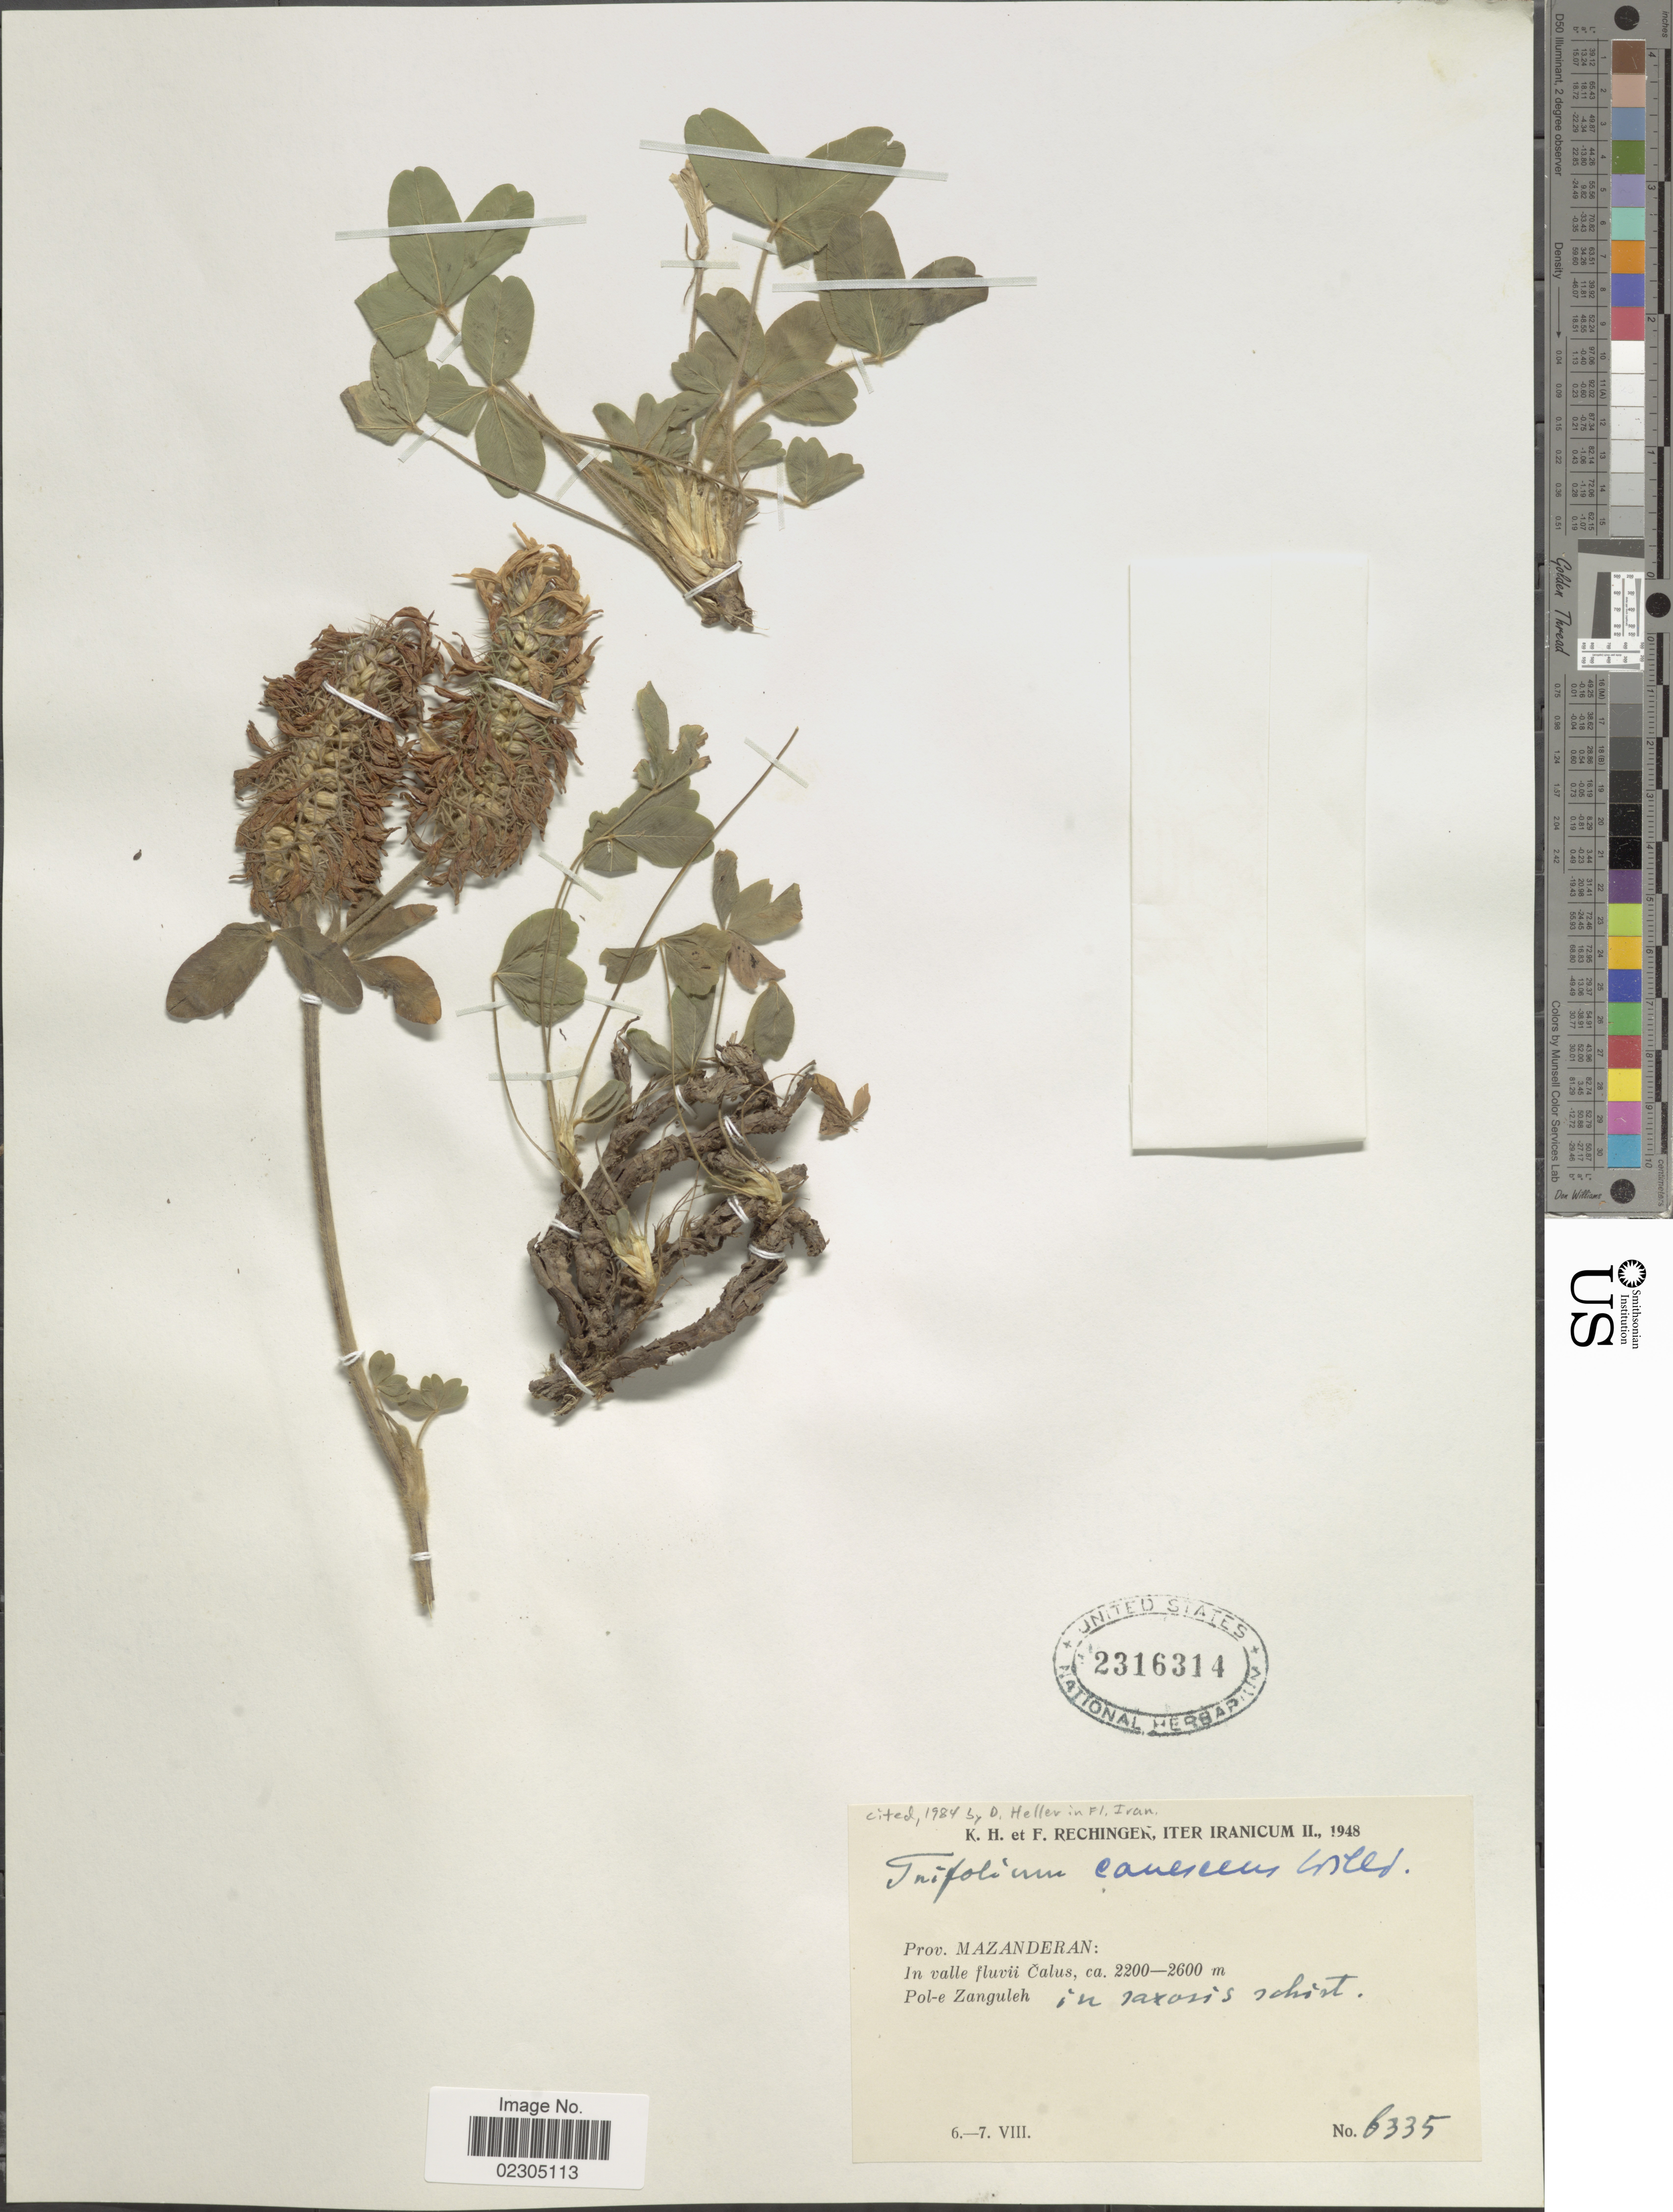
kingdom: Plantae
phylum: Tracheophyta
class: Magnoliopsida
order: Fabales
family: Fabaceae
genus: Trifolium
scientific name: Trifolium canescens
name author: Willd.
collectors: F. Rechinger & K. H. Rechinger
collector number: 6335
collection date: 1948-08-06/1948-08-07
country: Iran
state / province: Mazandaran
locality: Iranicum. In valle fluvii Calus. Pol-e Zanguleh.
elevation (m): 2200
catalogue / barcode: US 2316314